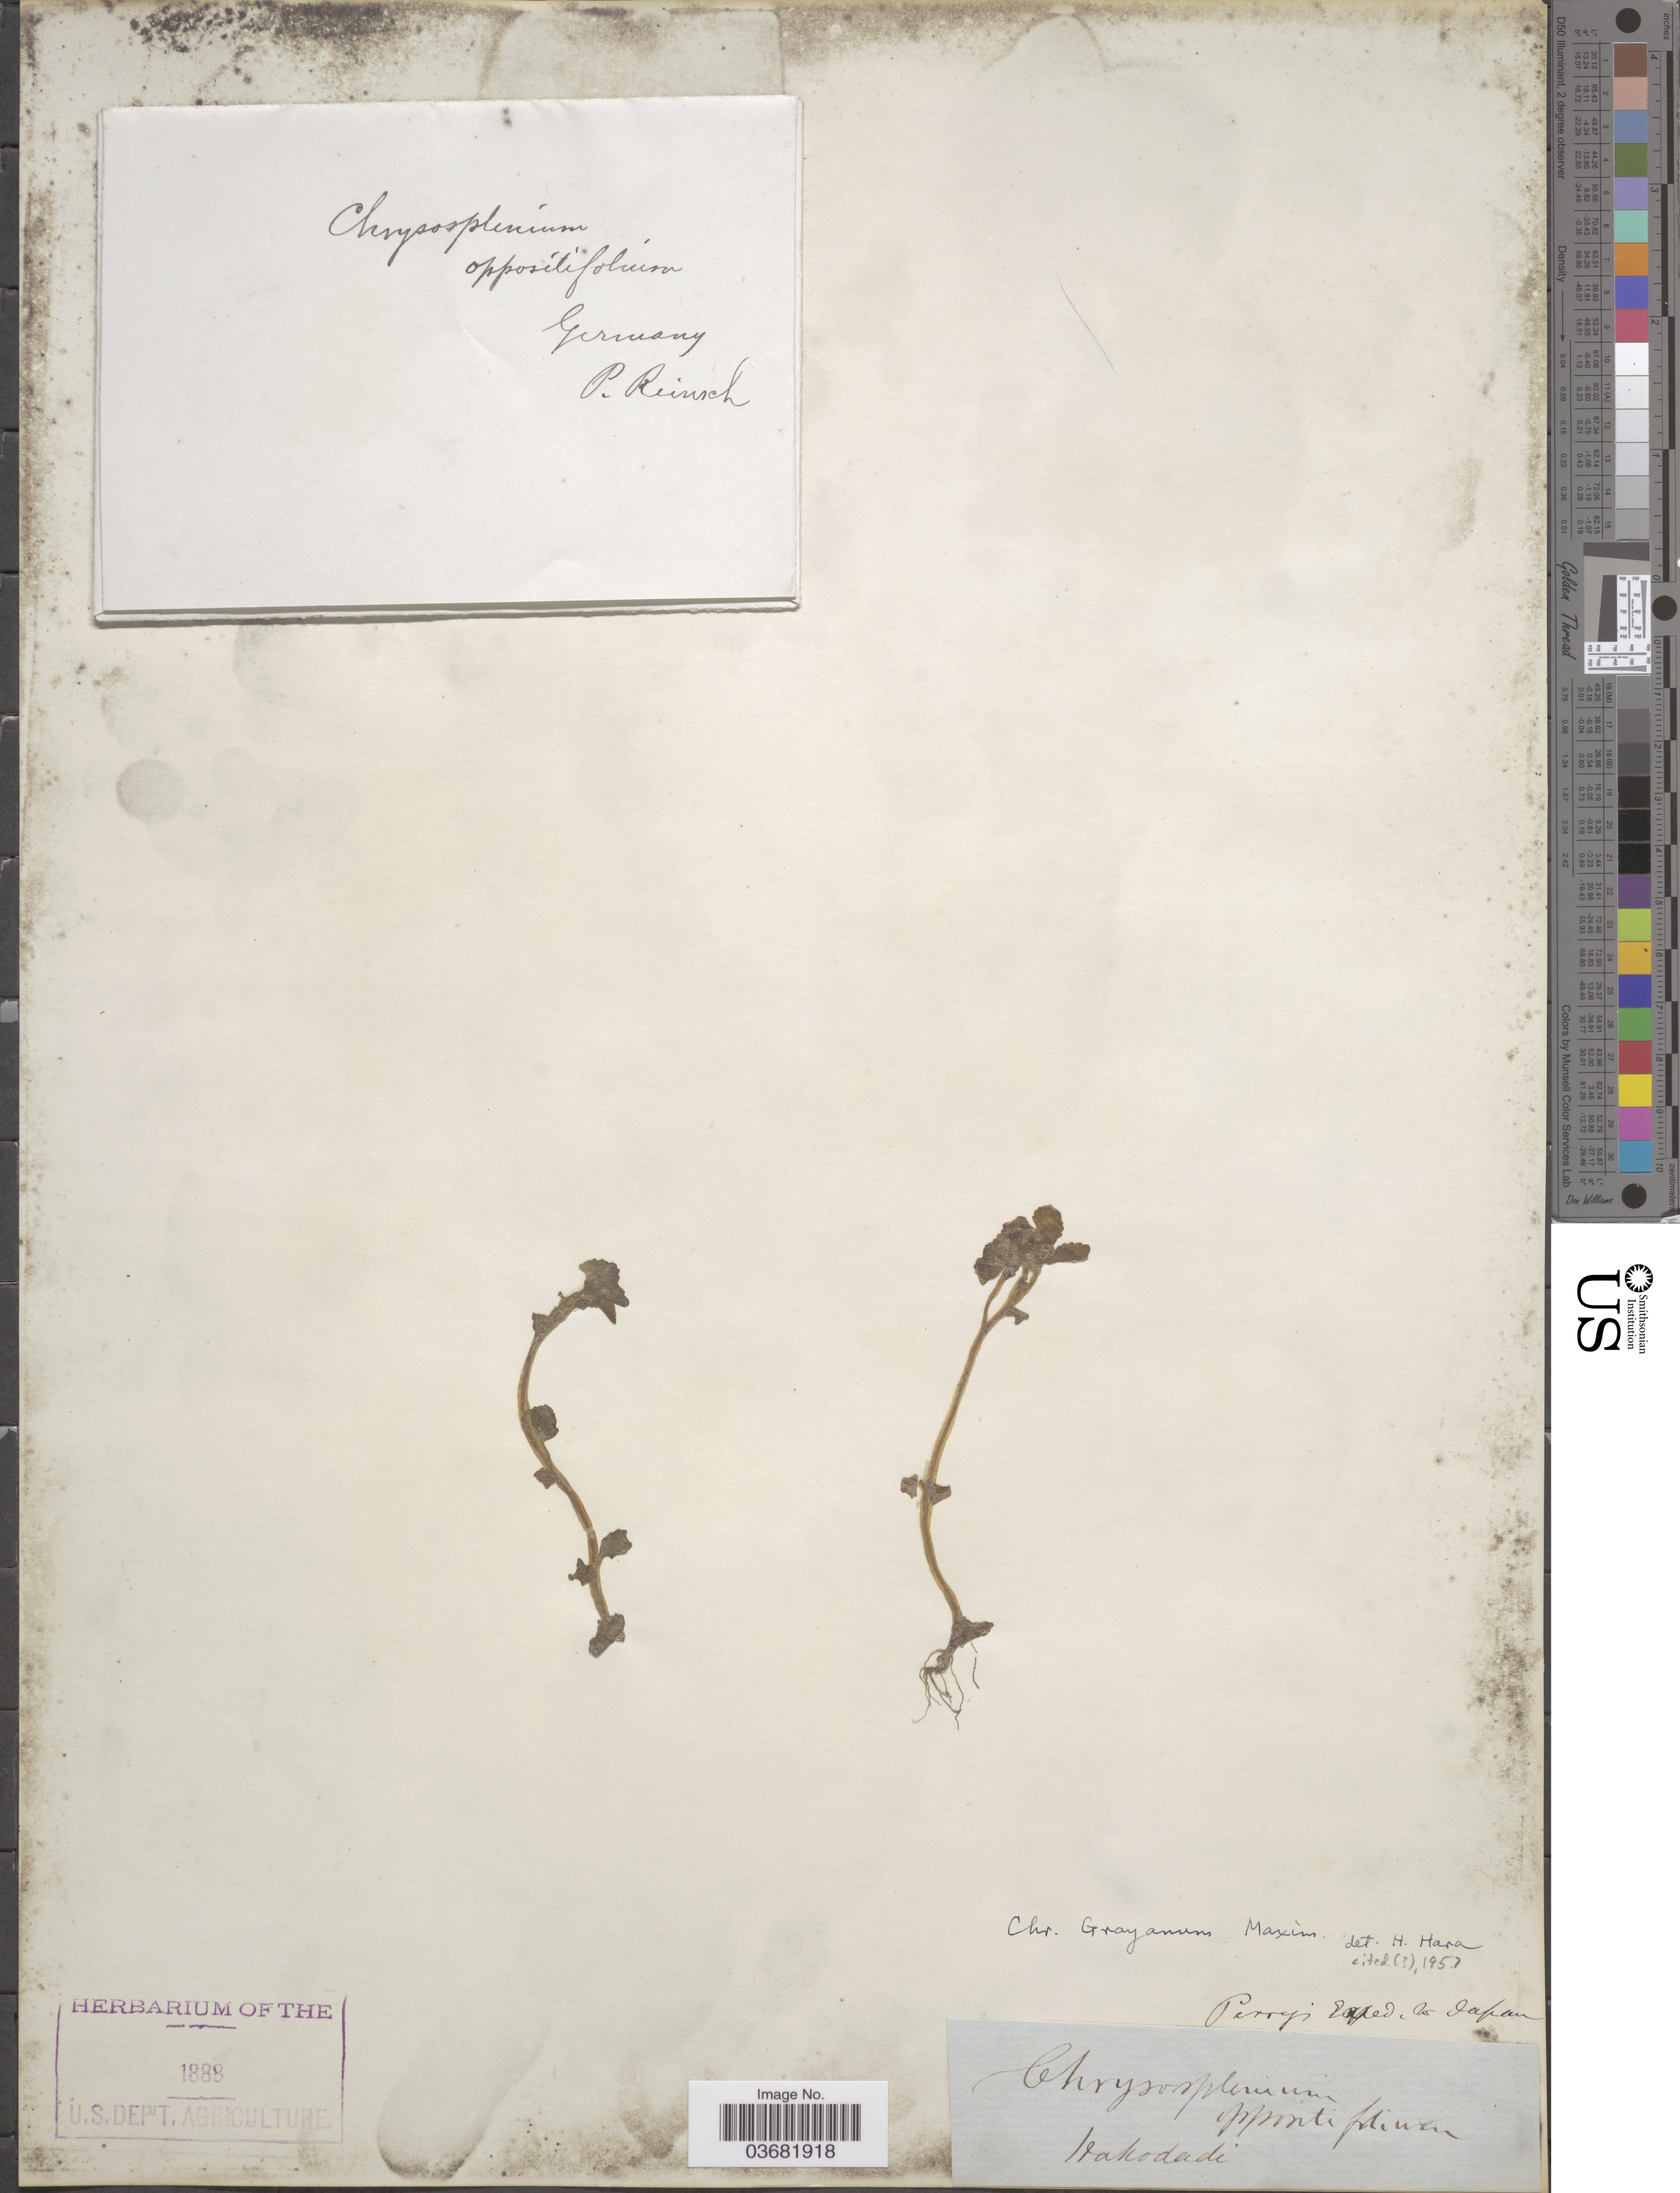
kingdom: Plantae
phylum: Tracheophyta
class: Magnoliopsida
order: Saxifragales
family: Saxifragaceae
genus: Chrysosplenium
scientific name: Chrysosplenium grayanum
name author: Maxim.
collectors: -- Perry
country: Japan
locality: Exped. to Japan. Hakodadi.